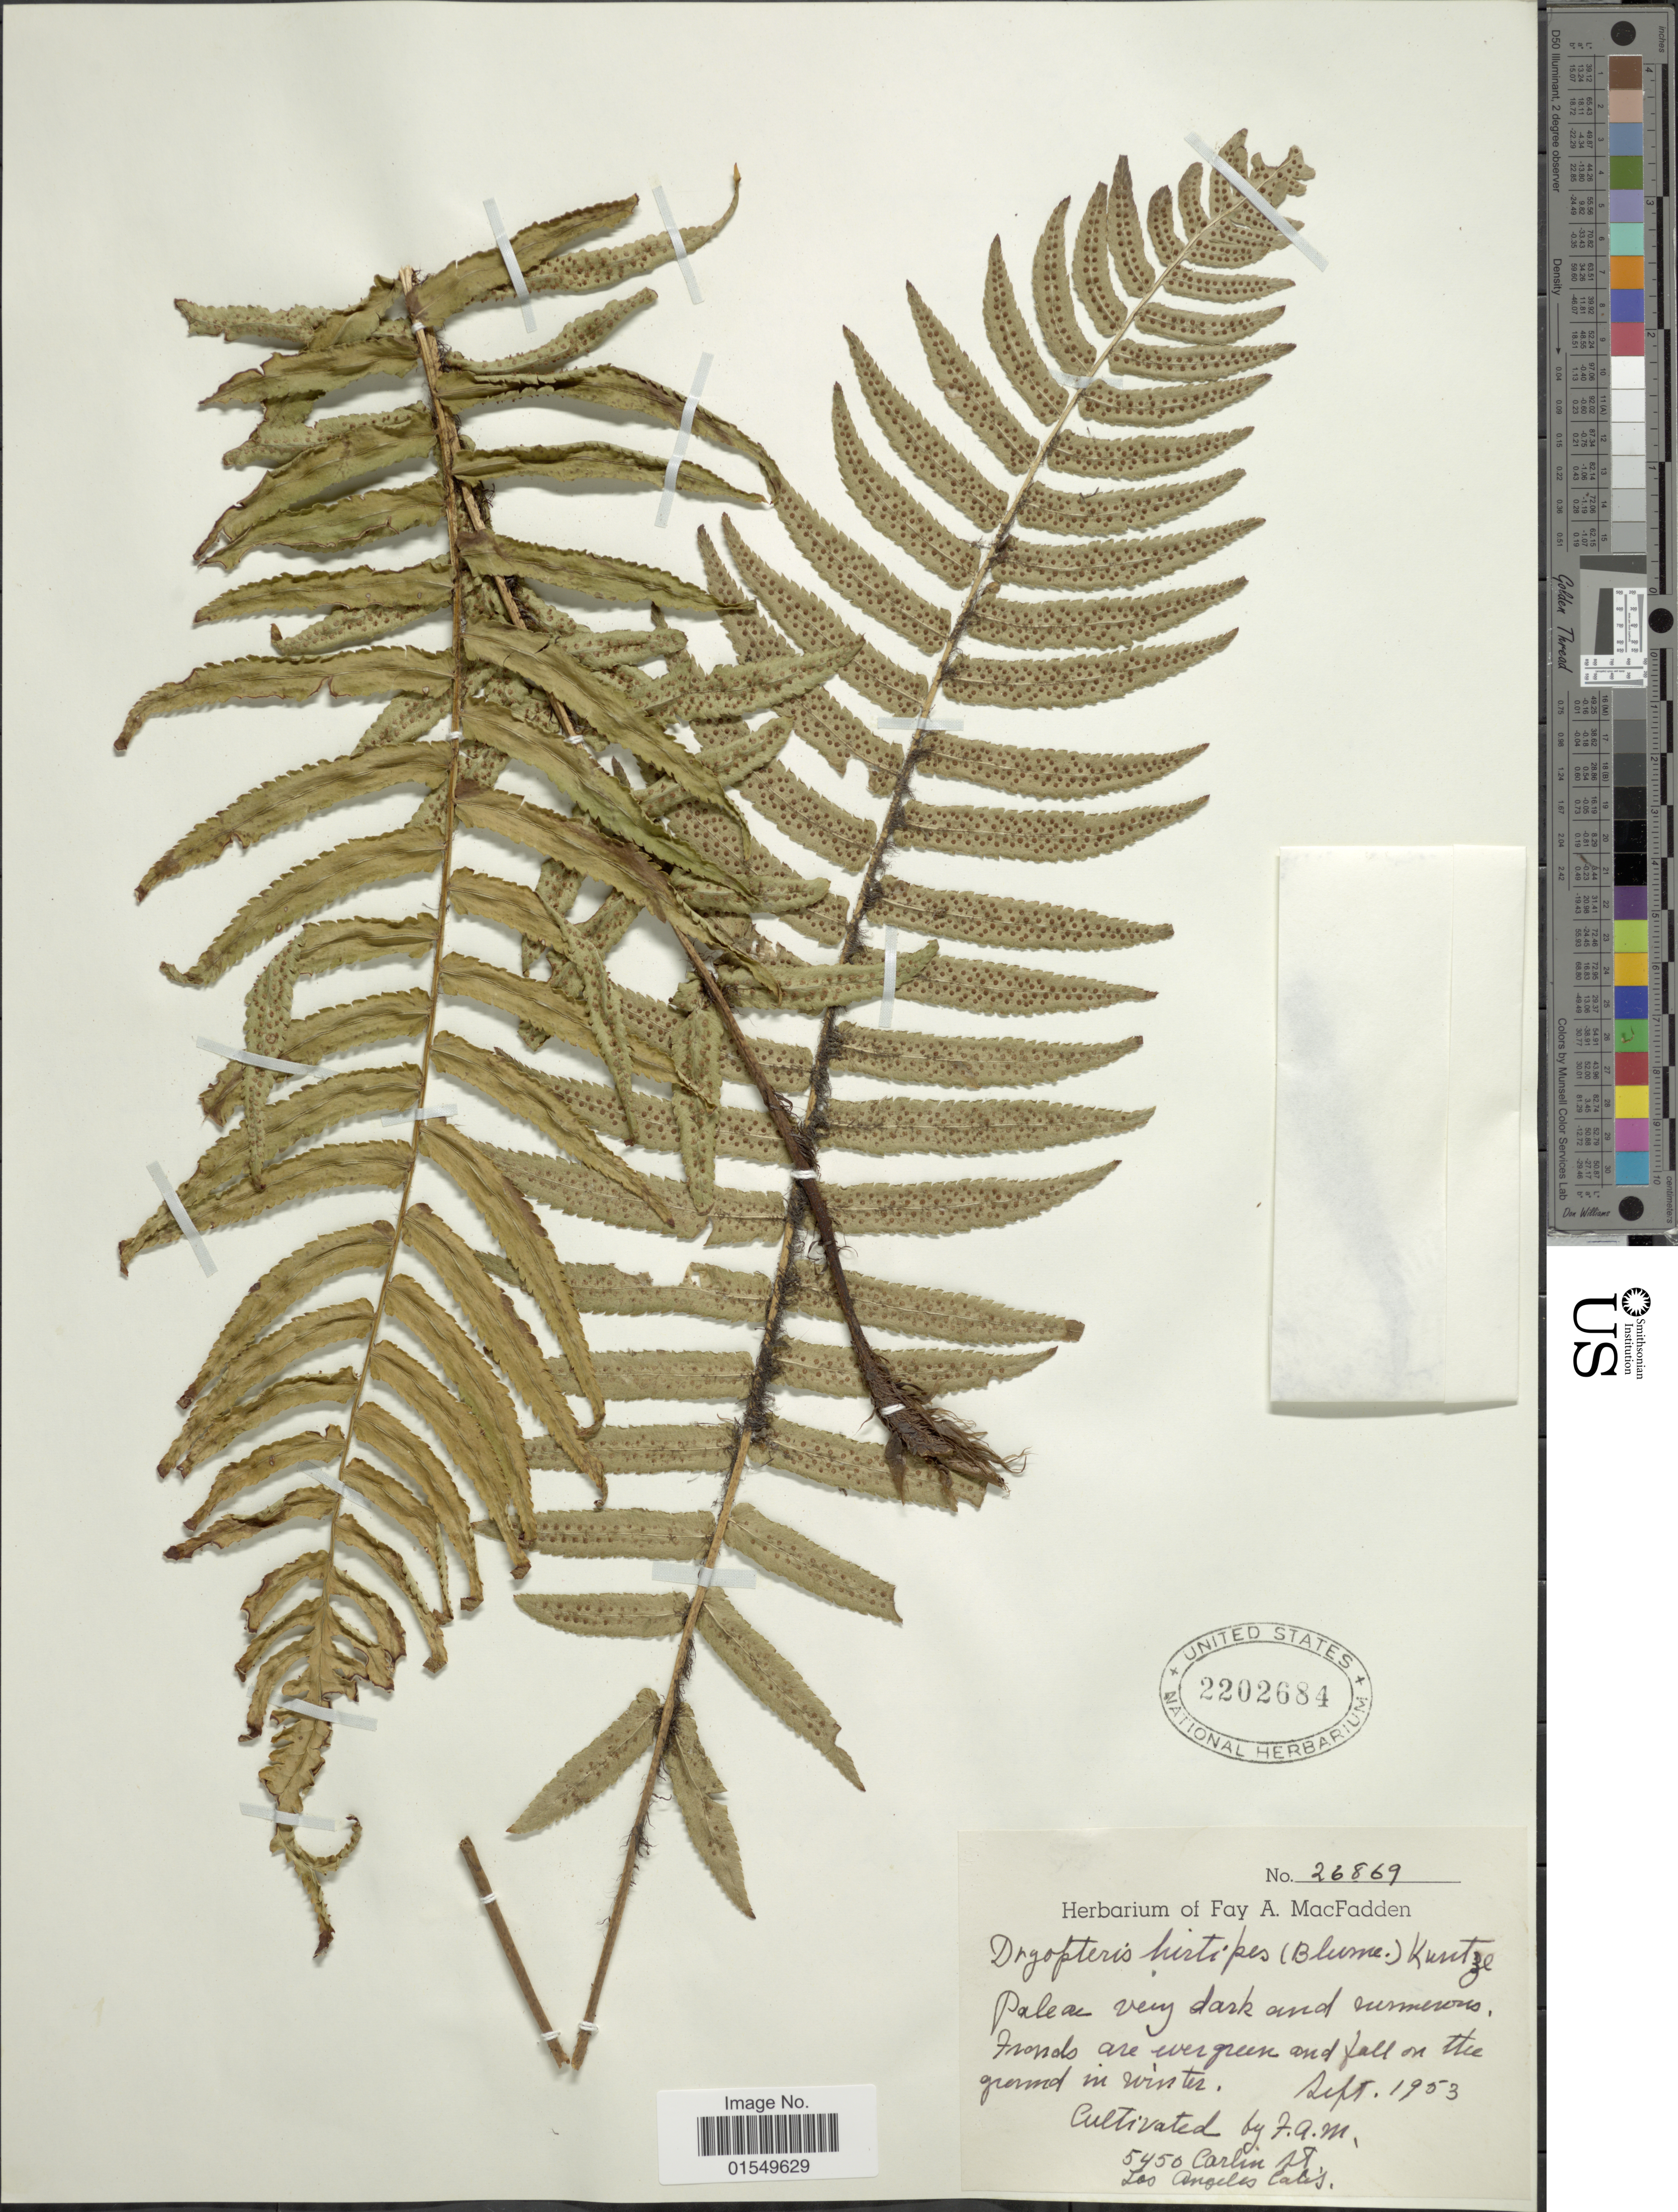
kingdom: Plantae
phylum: Tracheophyta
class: Polypodiopsida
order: Polypodiales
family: Dryopteridaceae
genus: Dryopteris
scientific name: Dryopteris atrata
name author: (Wall. ex Kunze) Ching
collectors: F. MacFadden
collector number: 5450/26869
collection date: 1953-09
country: United States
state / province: California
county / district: Los Angeles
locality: Carlin St., Los Angeles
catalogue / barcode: US 2202684